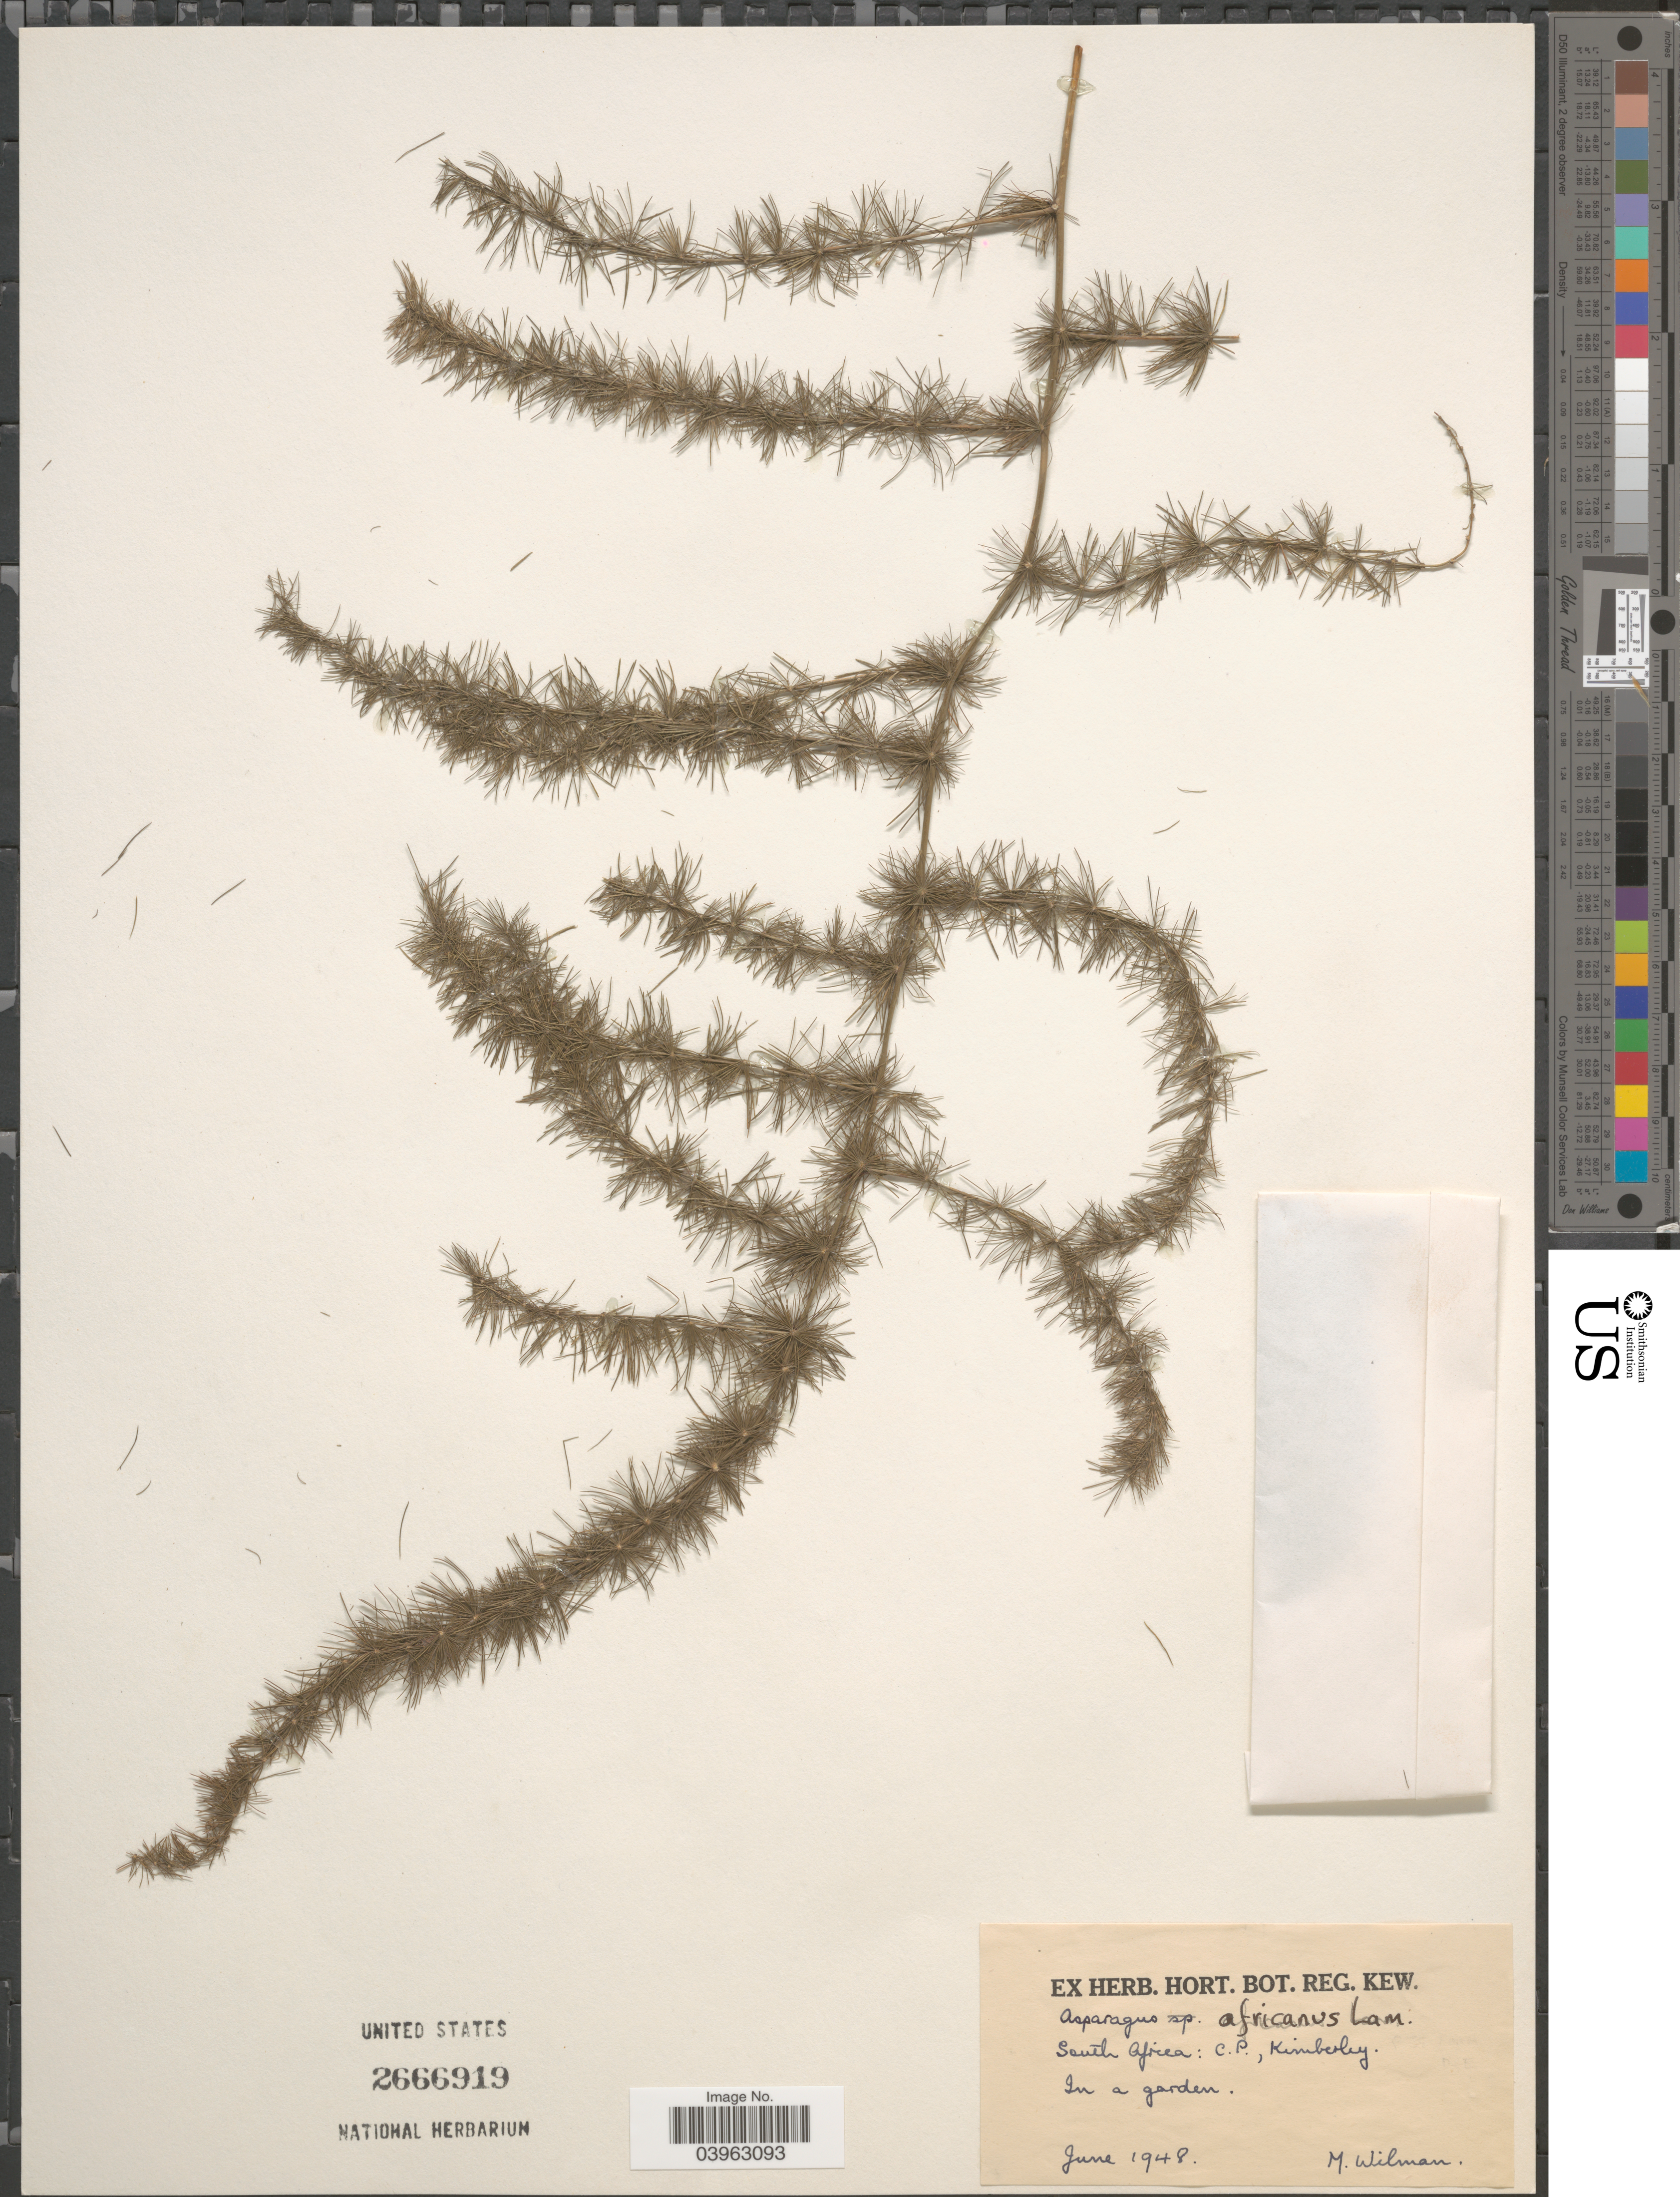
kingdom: Plantae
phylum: Tracheophyta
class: Liliopsida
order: Asparagales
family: Asparagaceae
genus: Asparagus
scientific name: Asparagus africanus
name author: Lam.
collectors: M. Wilman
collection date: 1948-06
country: South Africa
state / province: Northern Cape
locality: C.P., Kimberley.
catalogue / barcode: US 2666919